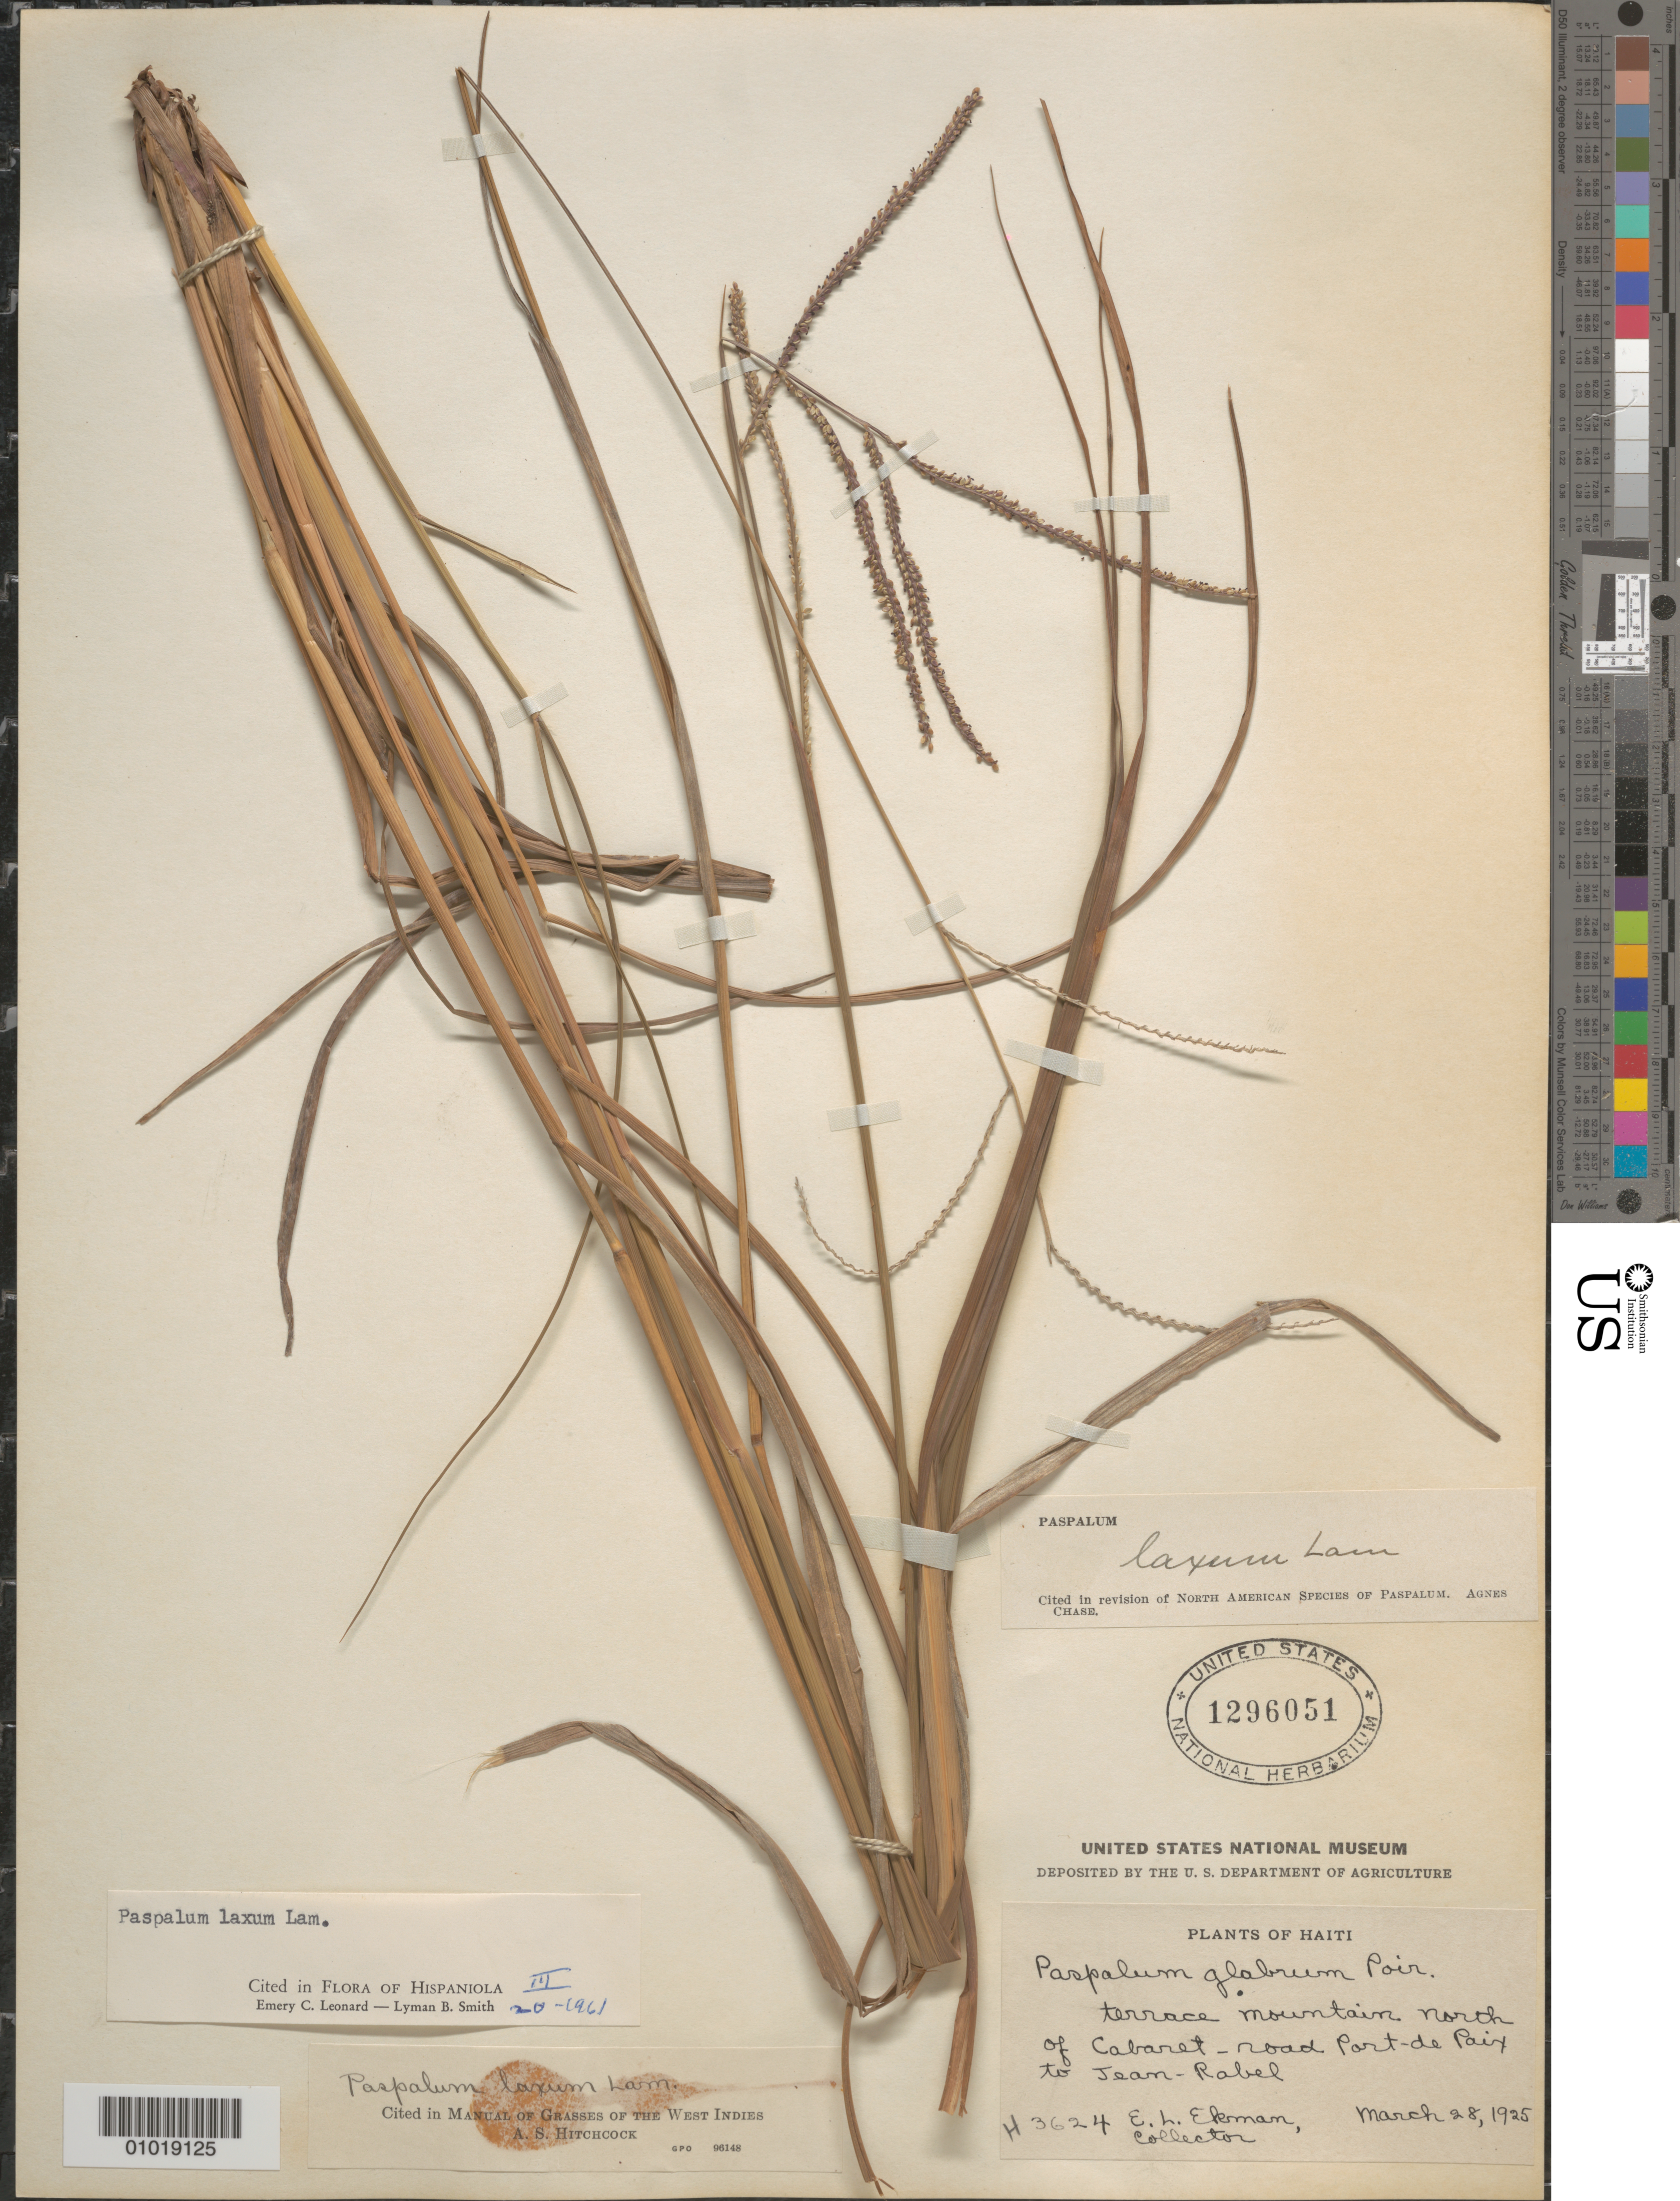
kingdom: Plantae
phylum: Tracheophyta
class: Liliopsida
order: Poales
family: Poaceae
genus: Paspalum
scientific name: Paspalum laxum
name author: Lam.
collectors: E. L. Ekman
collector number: H 3624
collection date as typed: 28 Mar 1925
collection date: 1925-03-28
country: Haiti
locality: Terrace mountain N of Cabaret road, Port-de-Paix to Jean Rabel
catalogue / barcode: US 1296051